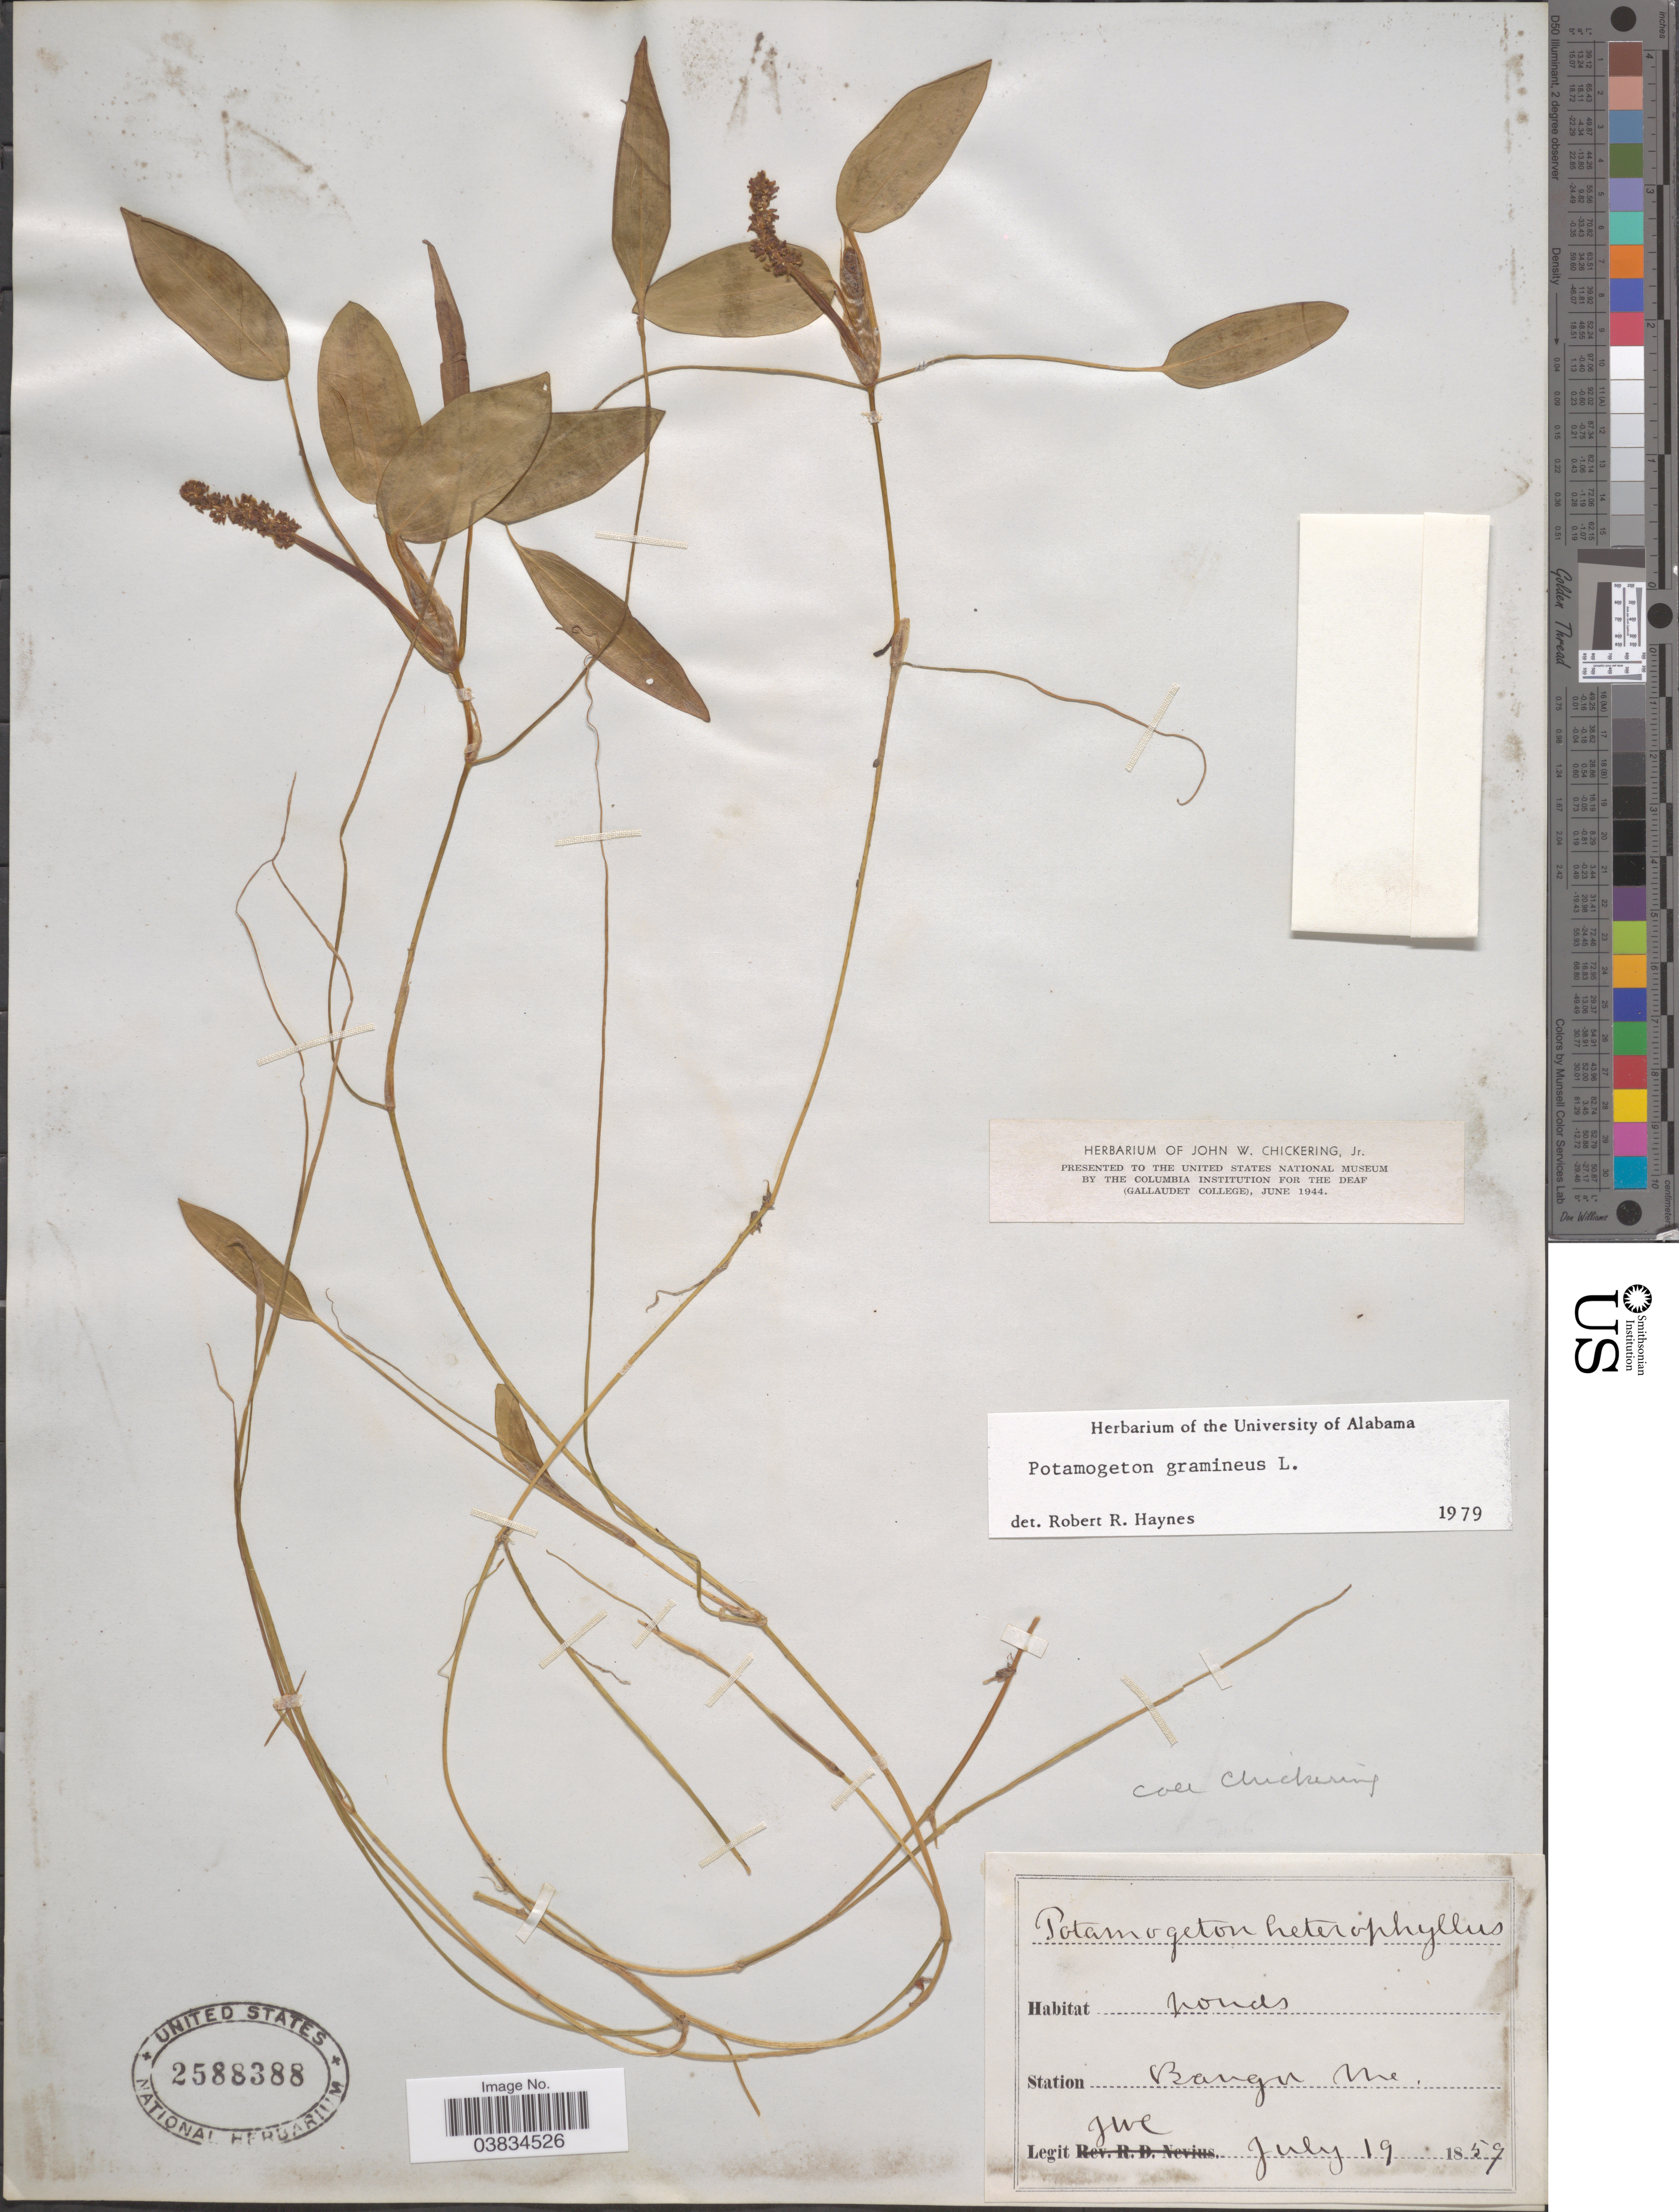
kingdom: Plantae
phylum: Tracheophyta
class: Liliopsida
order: Alismatales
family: Potamogetonaceae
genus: Potamogeton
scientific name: Potamogeton gramineus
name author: L.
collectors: J. Chickering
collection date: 1859-07-19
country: United States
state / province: Maine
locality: Station Bangor.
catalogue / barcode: US 2588388